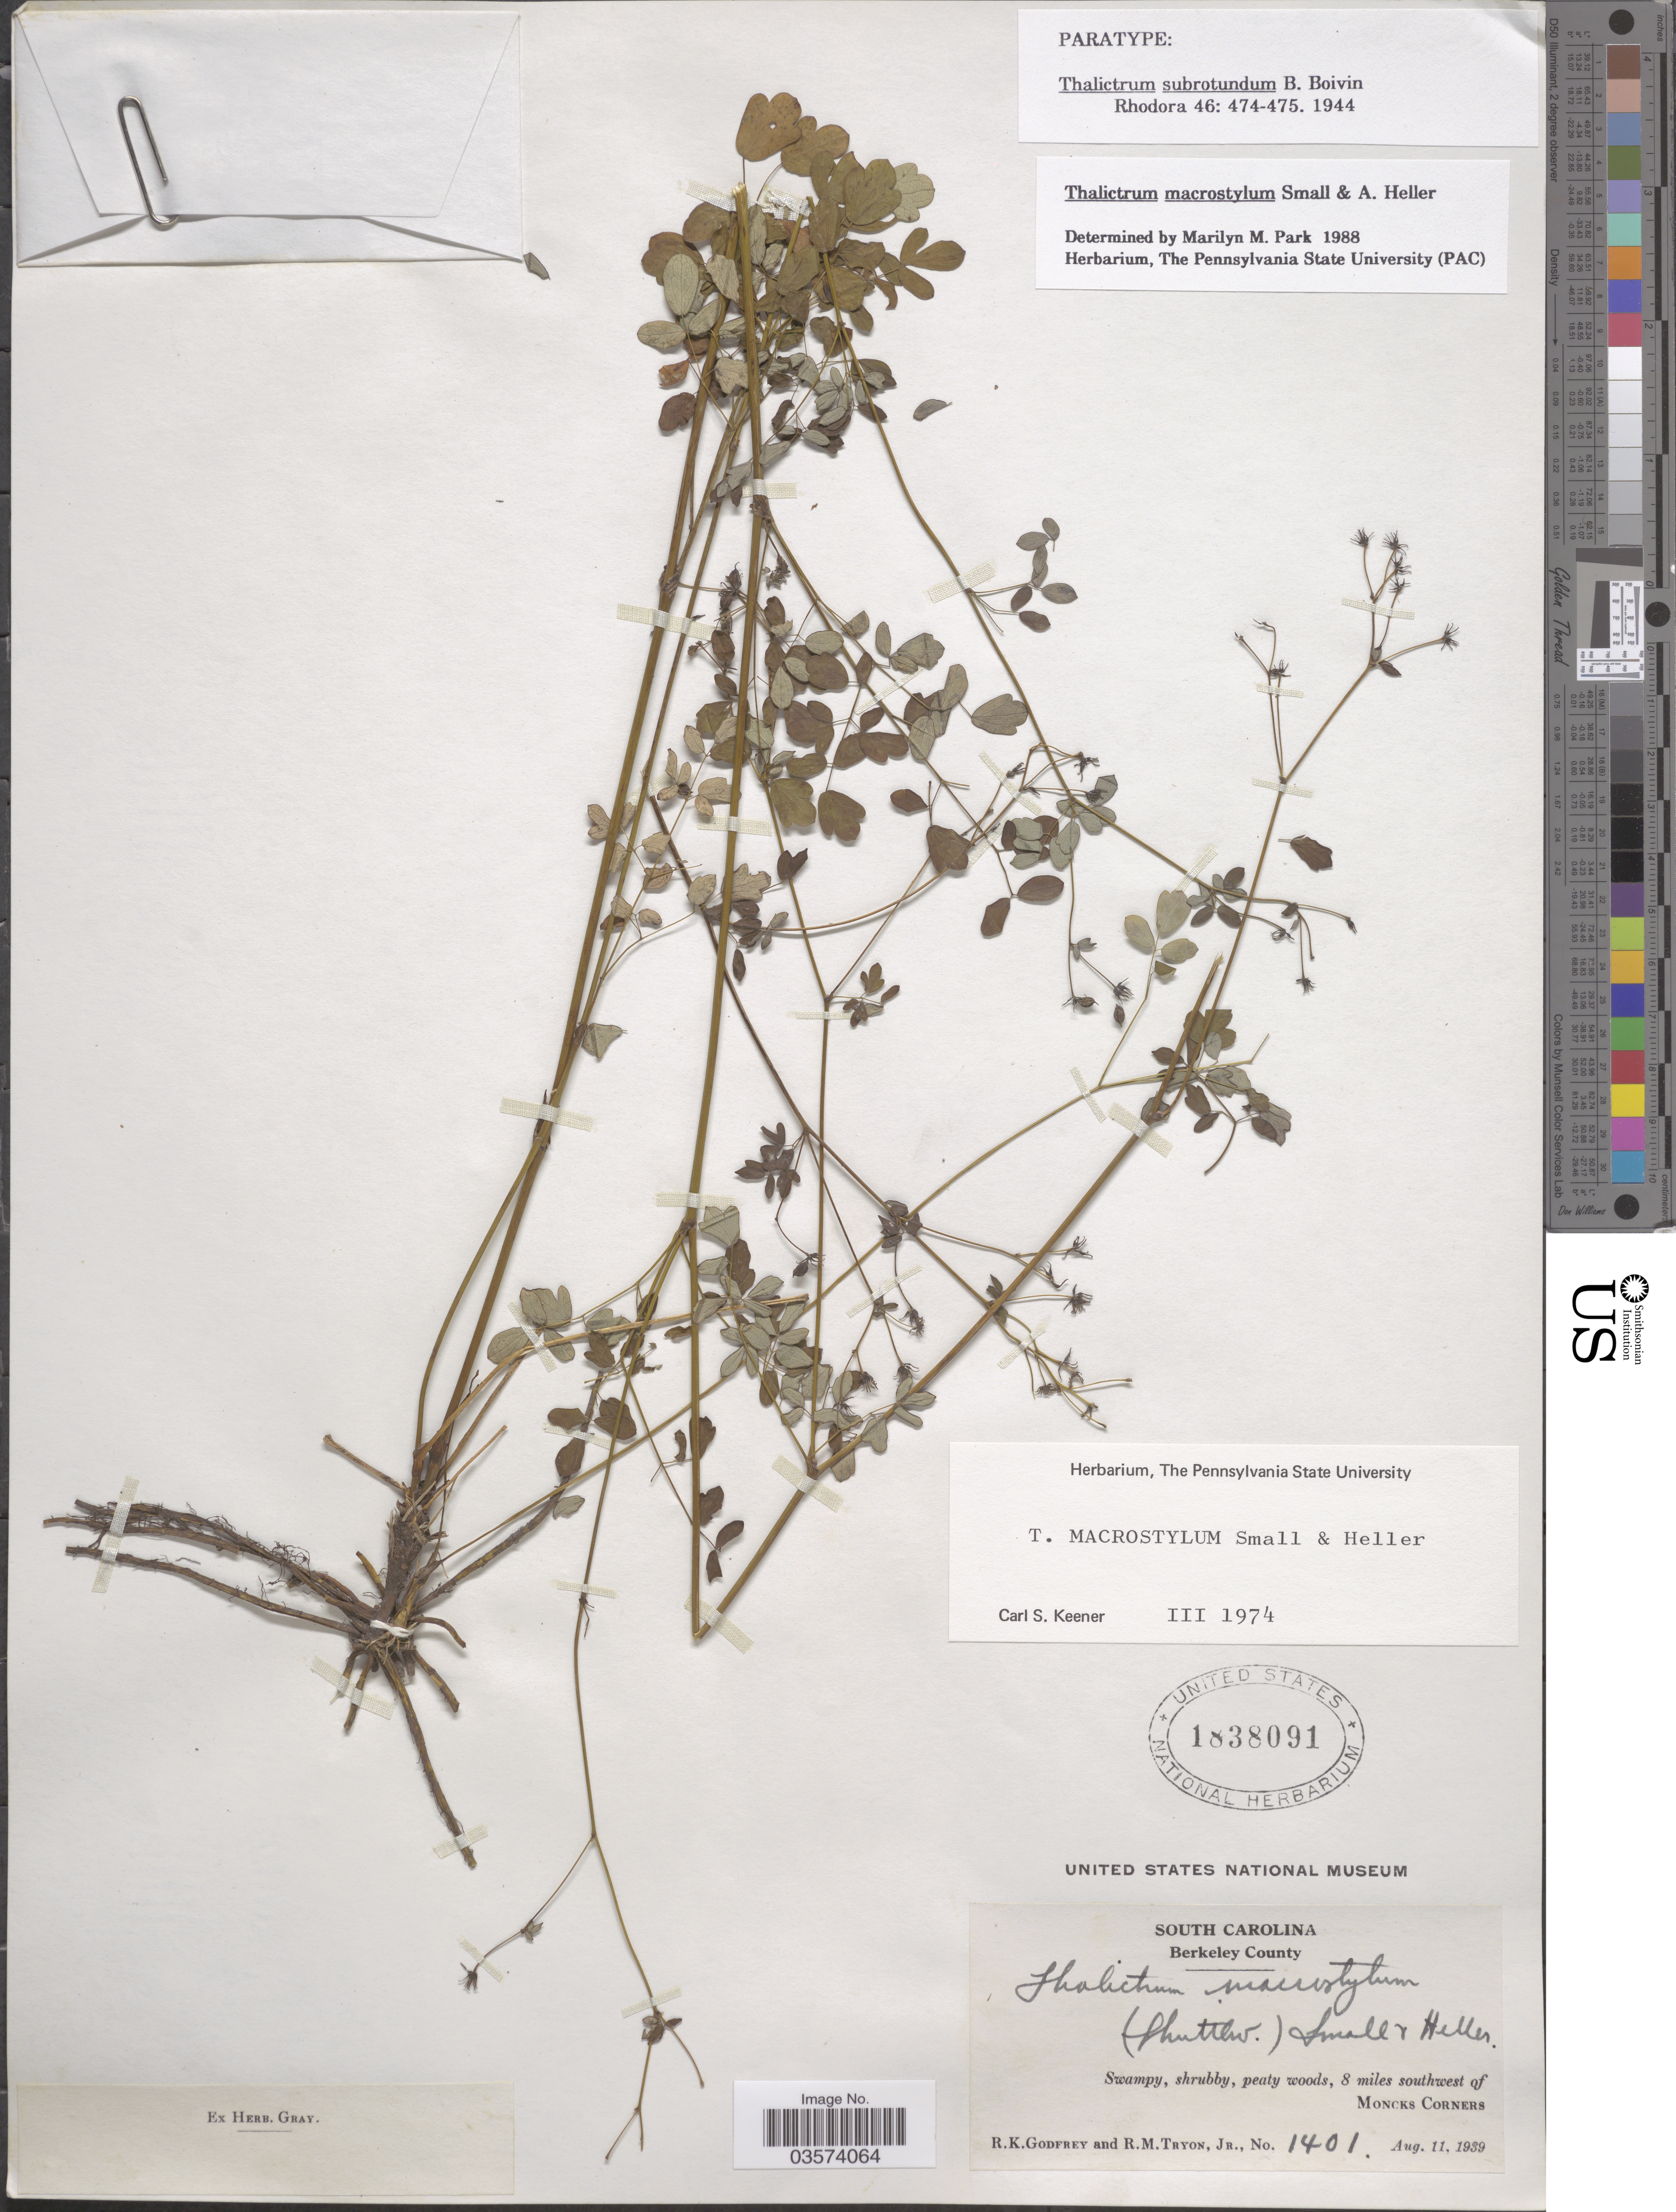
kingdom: Plantae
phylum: Tracheophyta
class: Magnoliopsida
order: Ranunculales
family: Ranunculaceae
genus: Thalictrum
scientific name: Thalictrum macrostylum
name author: Small & A. Heller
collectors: R. K. Godfrey & R. Tryon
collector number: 1401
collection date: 1939-08-11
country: United States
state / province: South Carolina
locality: Berkeley County. 8 miles southwest of Moncks Corners.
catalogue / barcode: US 1838091